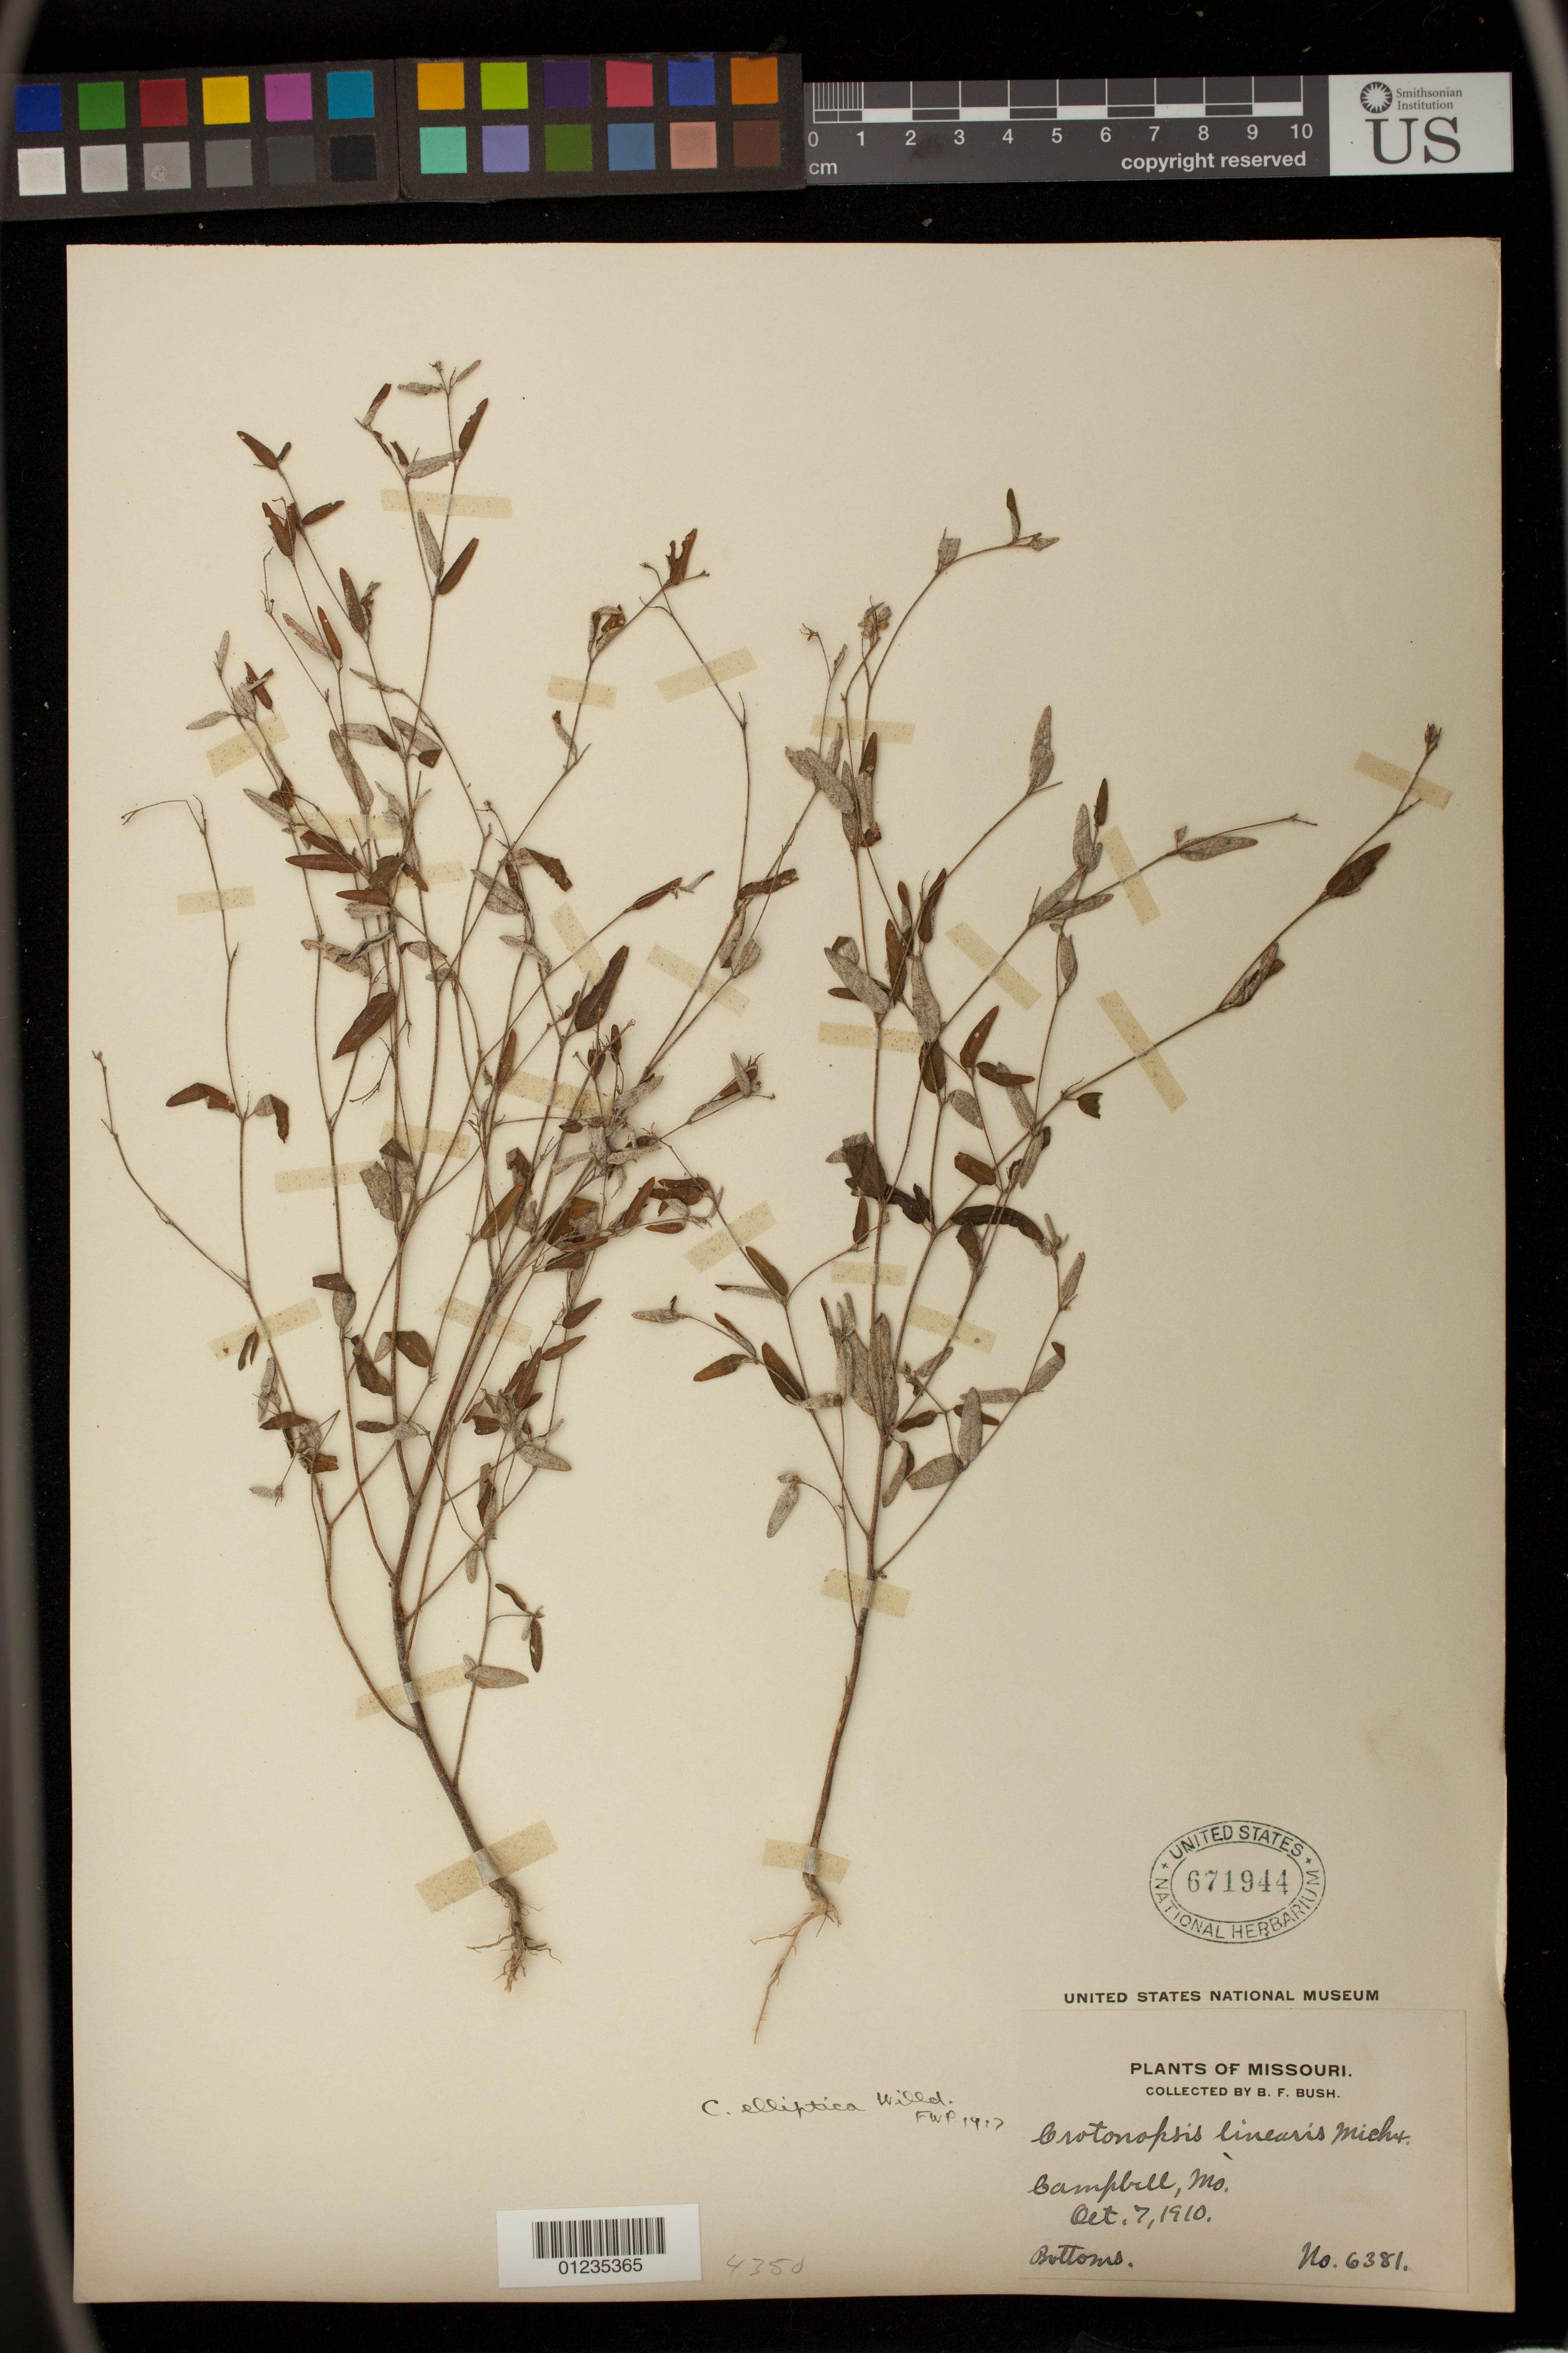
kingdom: Plantae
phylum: Tracheophyta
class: Magnoliopsida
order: Malpighiales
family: Euphorbiaceae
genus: Crotonopsis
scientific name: Crotonopsis elliptica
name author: Willd.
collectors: B. F. Bush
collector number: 6381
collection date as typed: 07 Oct 1910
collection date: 1910-10-07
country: United States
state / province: Missouri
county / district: Dunklin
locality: Campbell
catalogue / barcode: US 671944